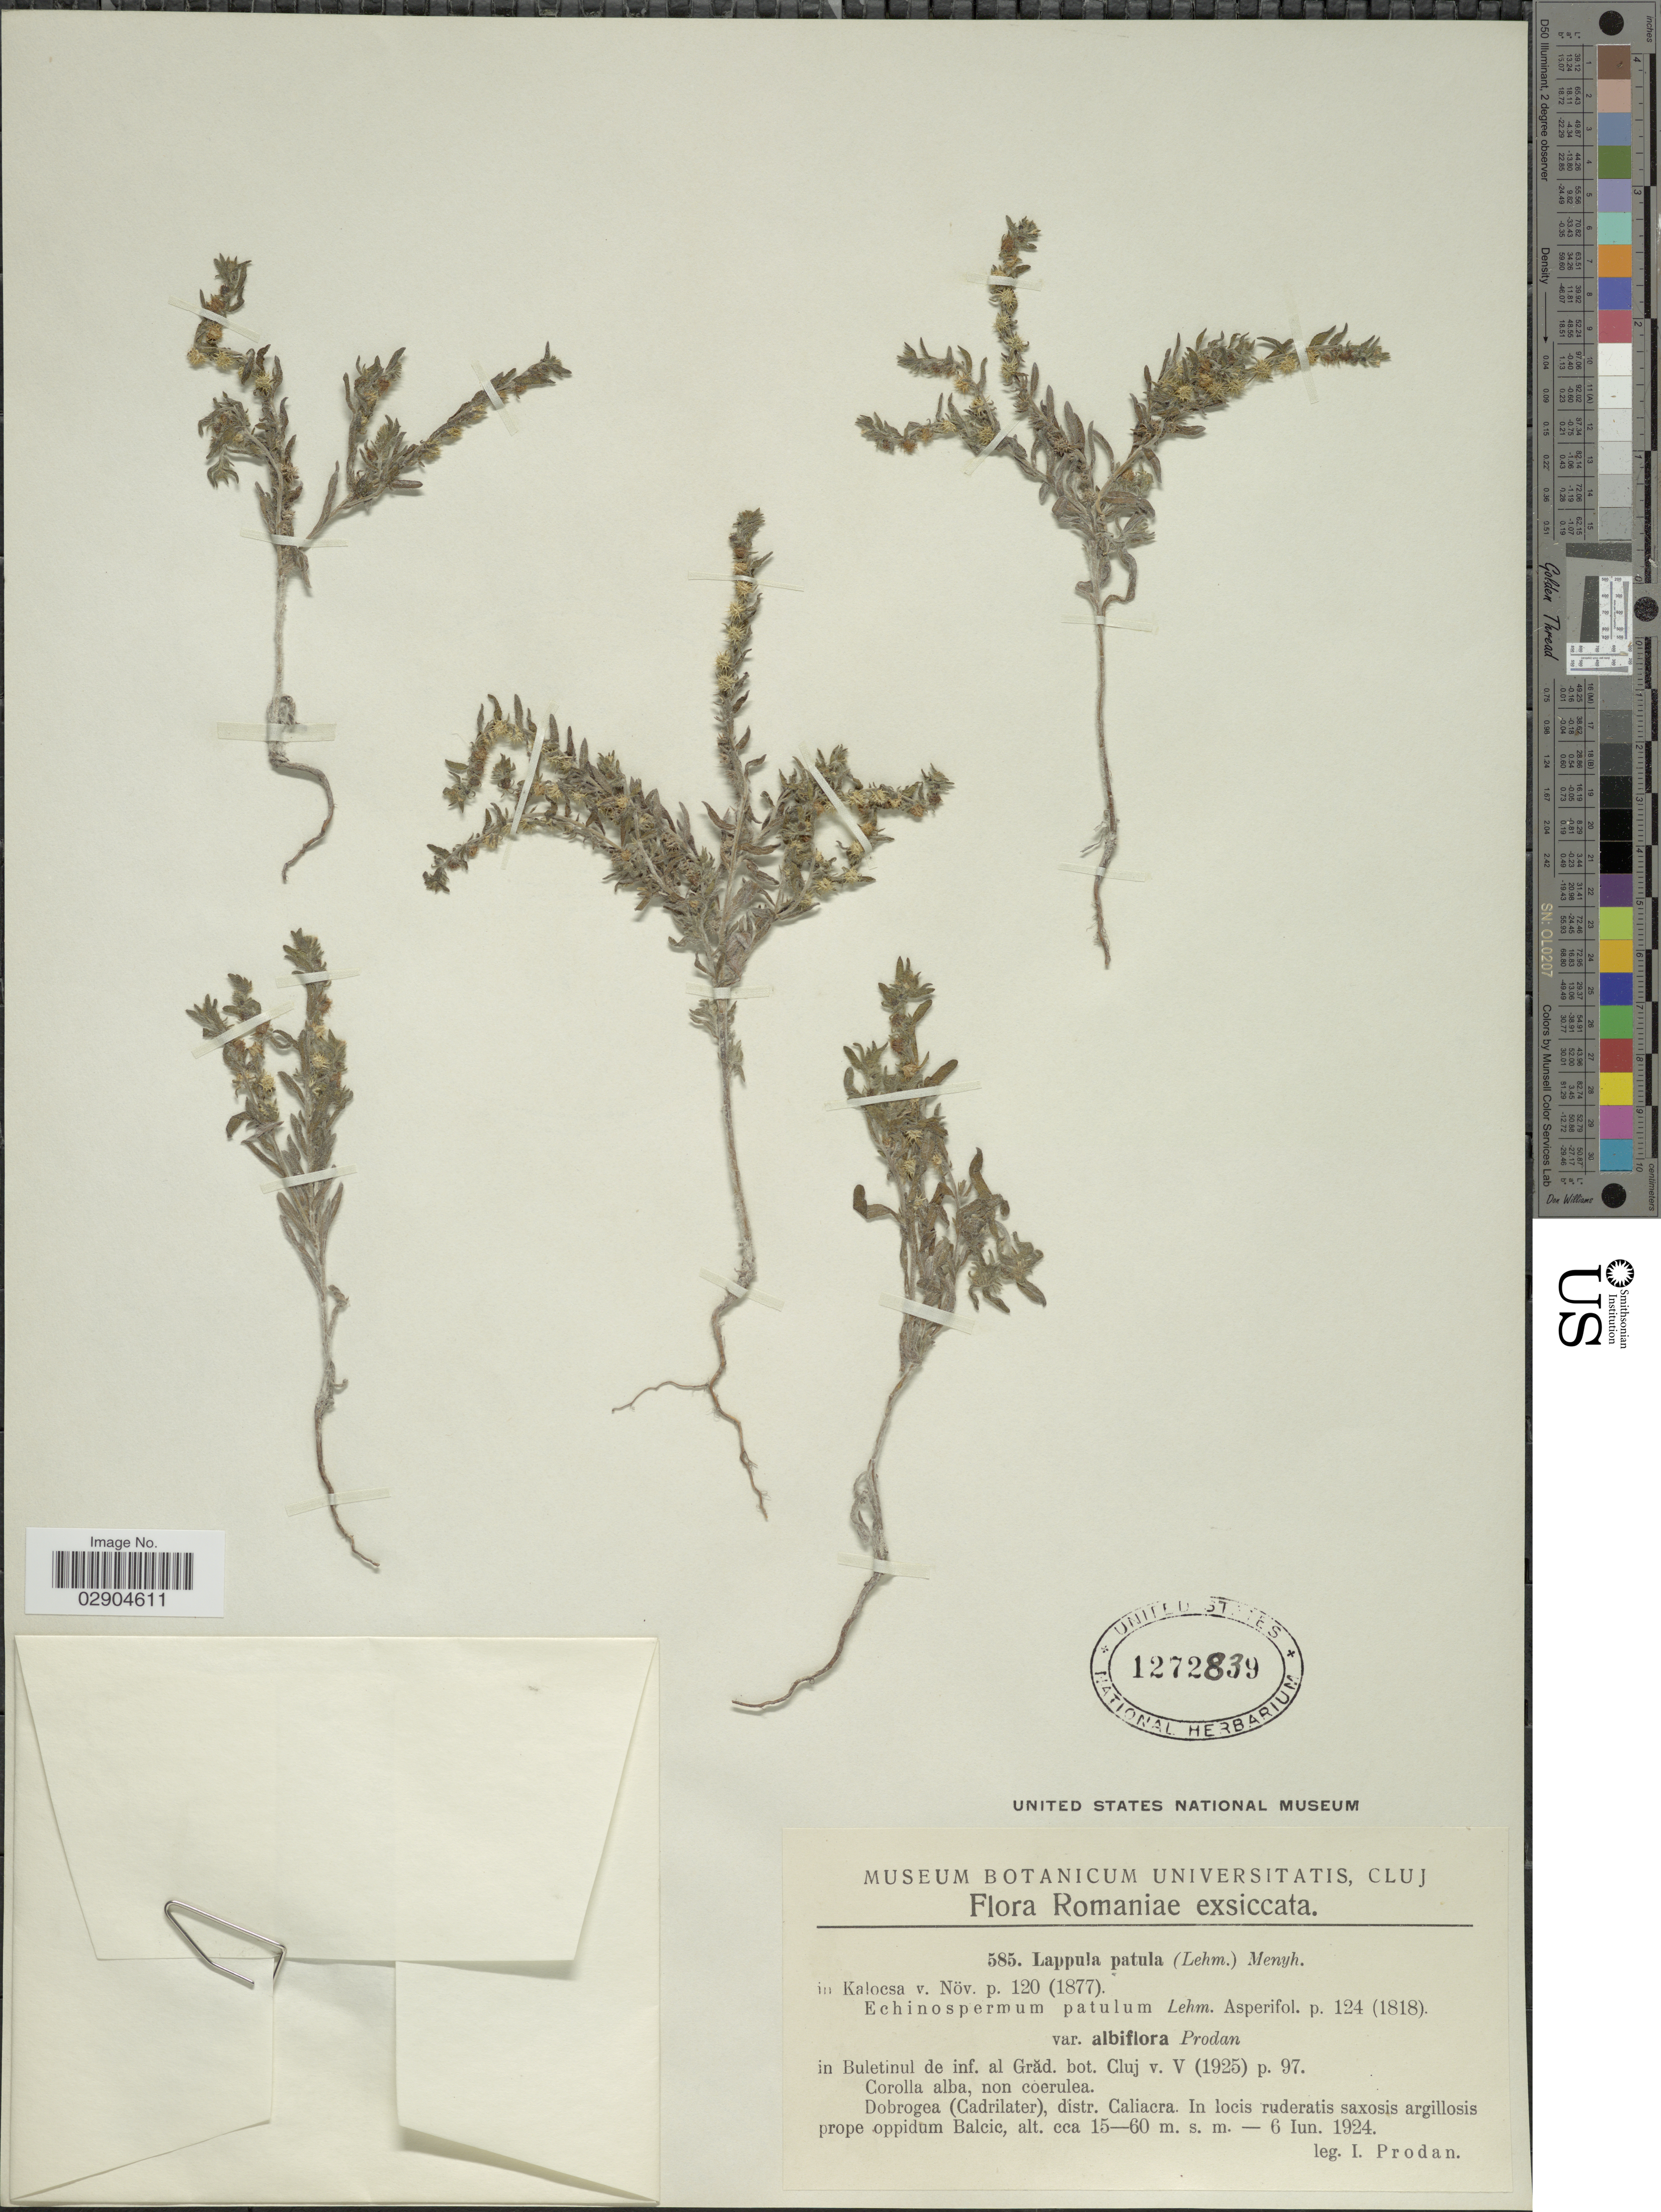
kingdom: Plantae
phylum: Tracheophyta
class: Magnoliopsida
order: Boraginales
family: Boraginaceae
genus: Lappula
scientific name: Lappula marginata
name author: (M. Bieb.) Gürke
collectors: J. Prodan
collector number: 585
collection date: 1924-06-06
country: Romania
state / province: Cluj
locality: In Buletinul de inf. al Grad. bot. Cluj. v. V. Dobrogea (Cadrilater), distr. Caliacra. In locis ruderatis saxosis argillosis prope oppidium Balcic.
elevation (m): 15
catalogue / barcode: US 1272839